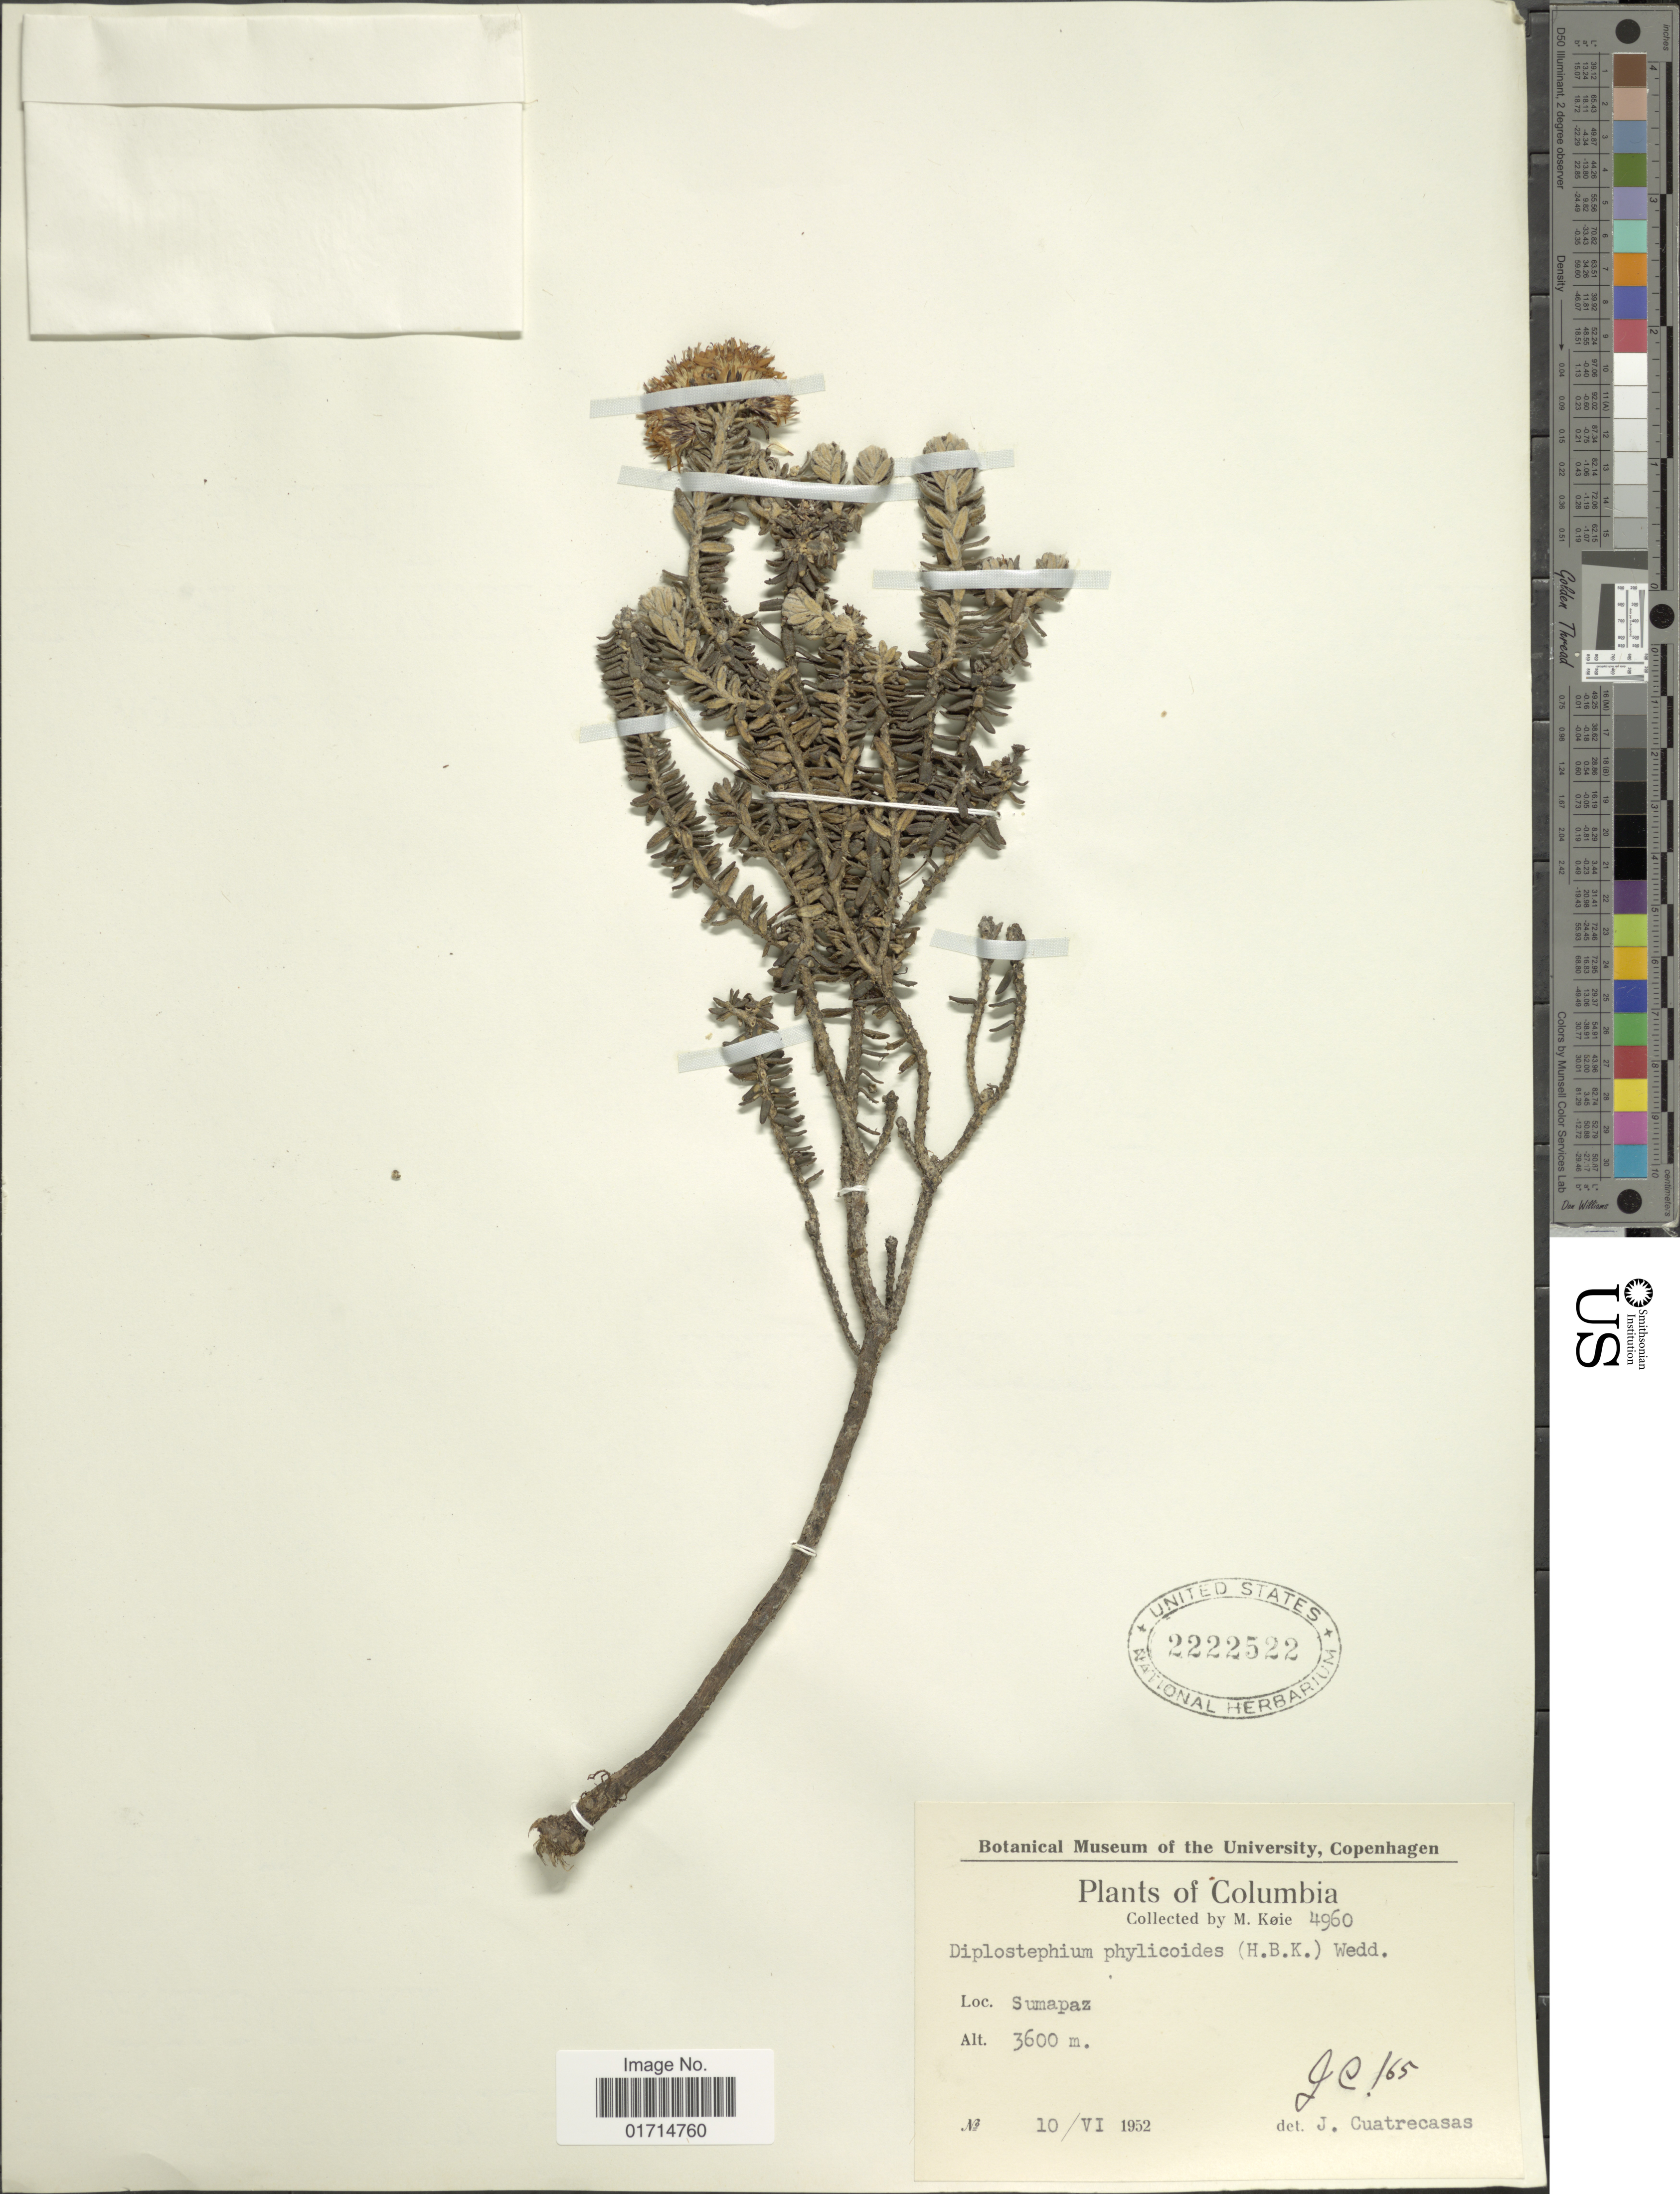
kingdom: Plantae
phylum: Tracheophyta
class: Magnoliopsida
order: Asterales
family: Asteraceae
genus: Diplostephium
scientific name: Diplostephium phylicoides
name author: (Kunth) Wedd.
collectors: M. Köie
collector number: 4960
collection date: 1952-06-10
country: Colombia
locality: Sumapaz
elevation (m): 3600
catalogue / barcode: US 2222522